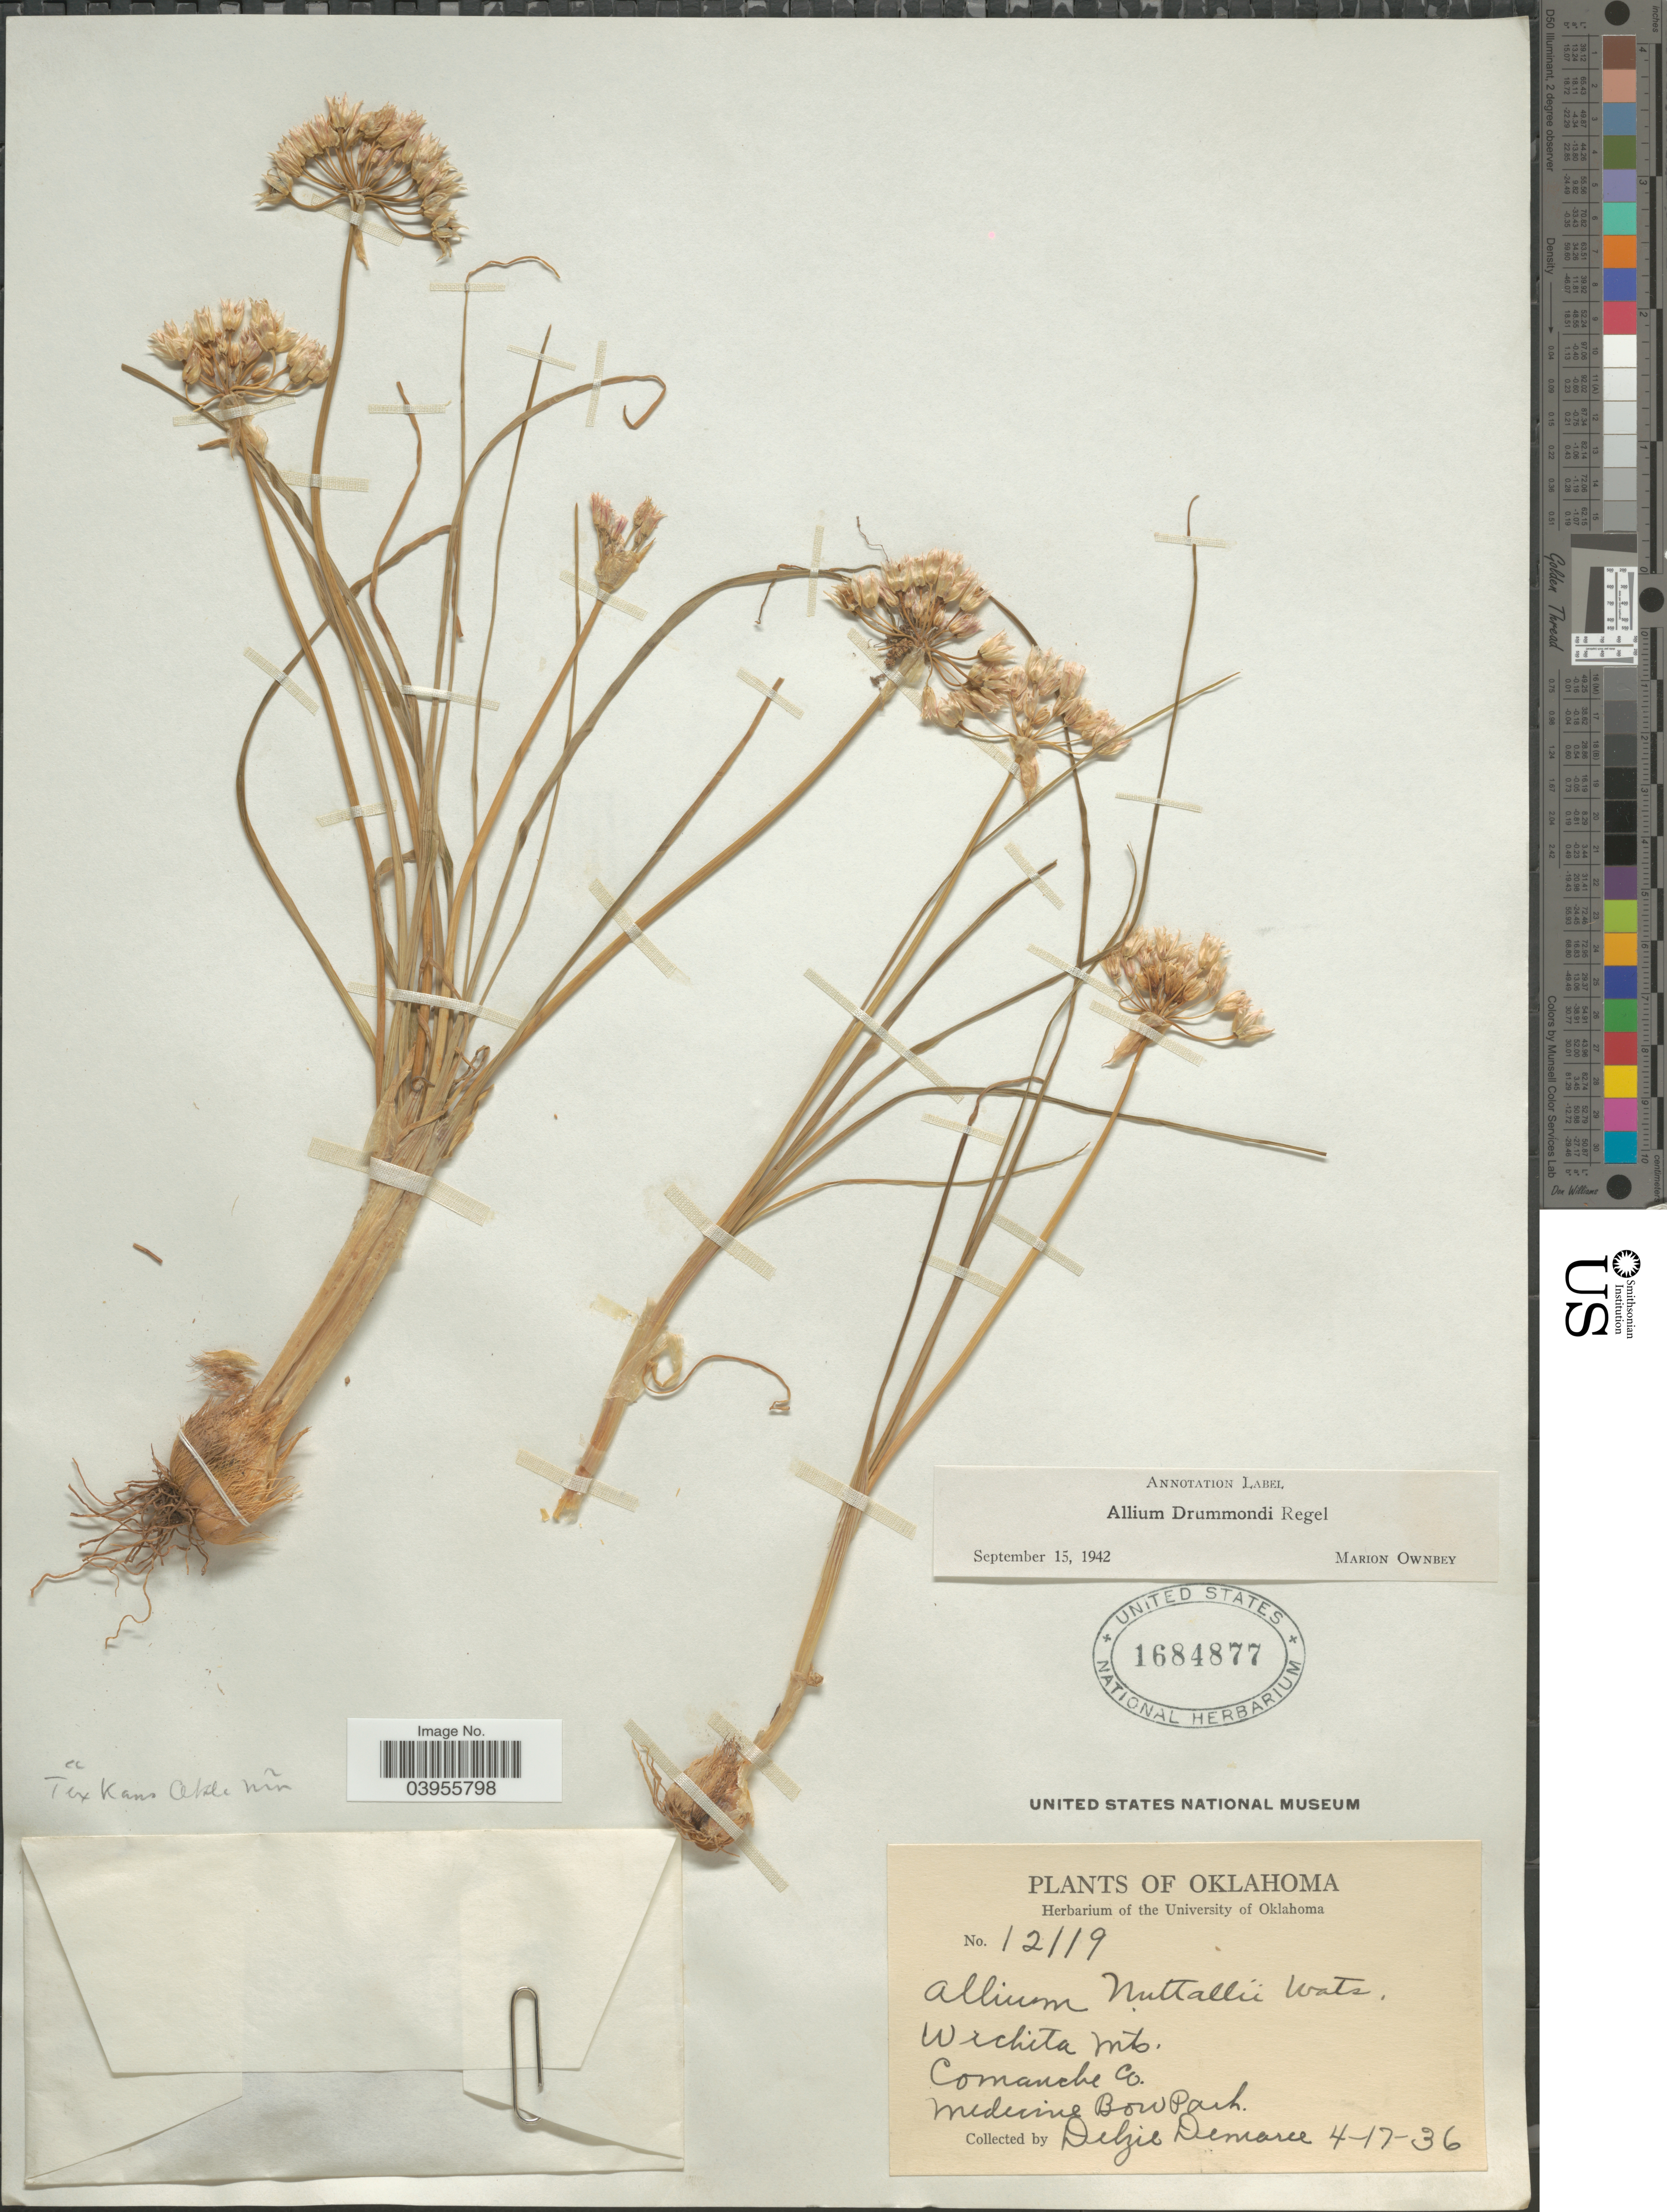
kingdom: Plantae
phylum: Tracheophyta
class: Liliopsida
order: Asparagales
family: Amaryllidaceae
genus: Allium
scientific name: Allium drummondii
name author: Regel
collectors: D. Demaree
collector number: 12119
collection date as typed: Transcribed d/m/y: 17/4/36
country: United States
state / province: Oklahoma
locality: Wichita Mts. Comanche Co. Medicine Bow Park.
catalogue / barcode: US 1684877